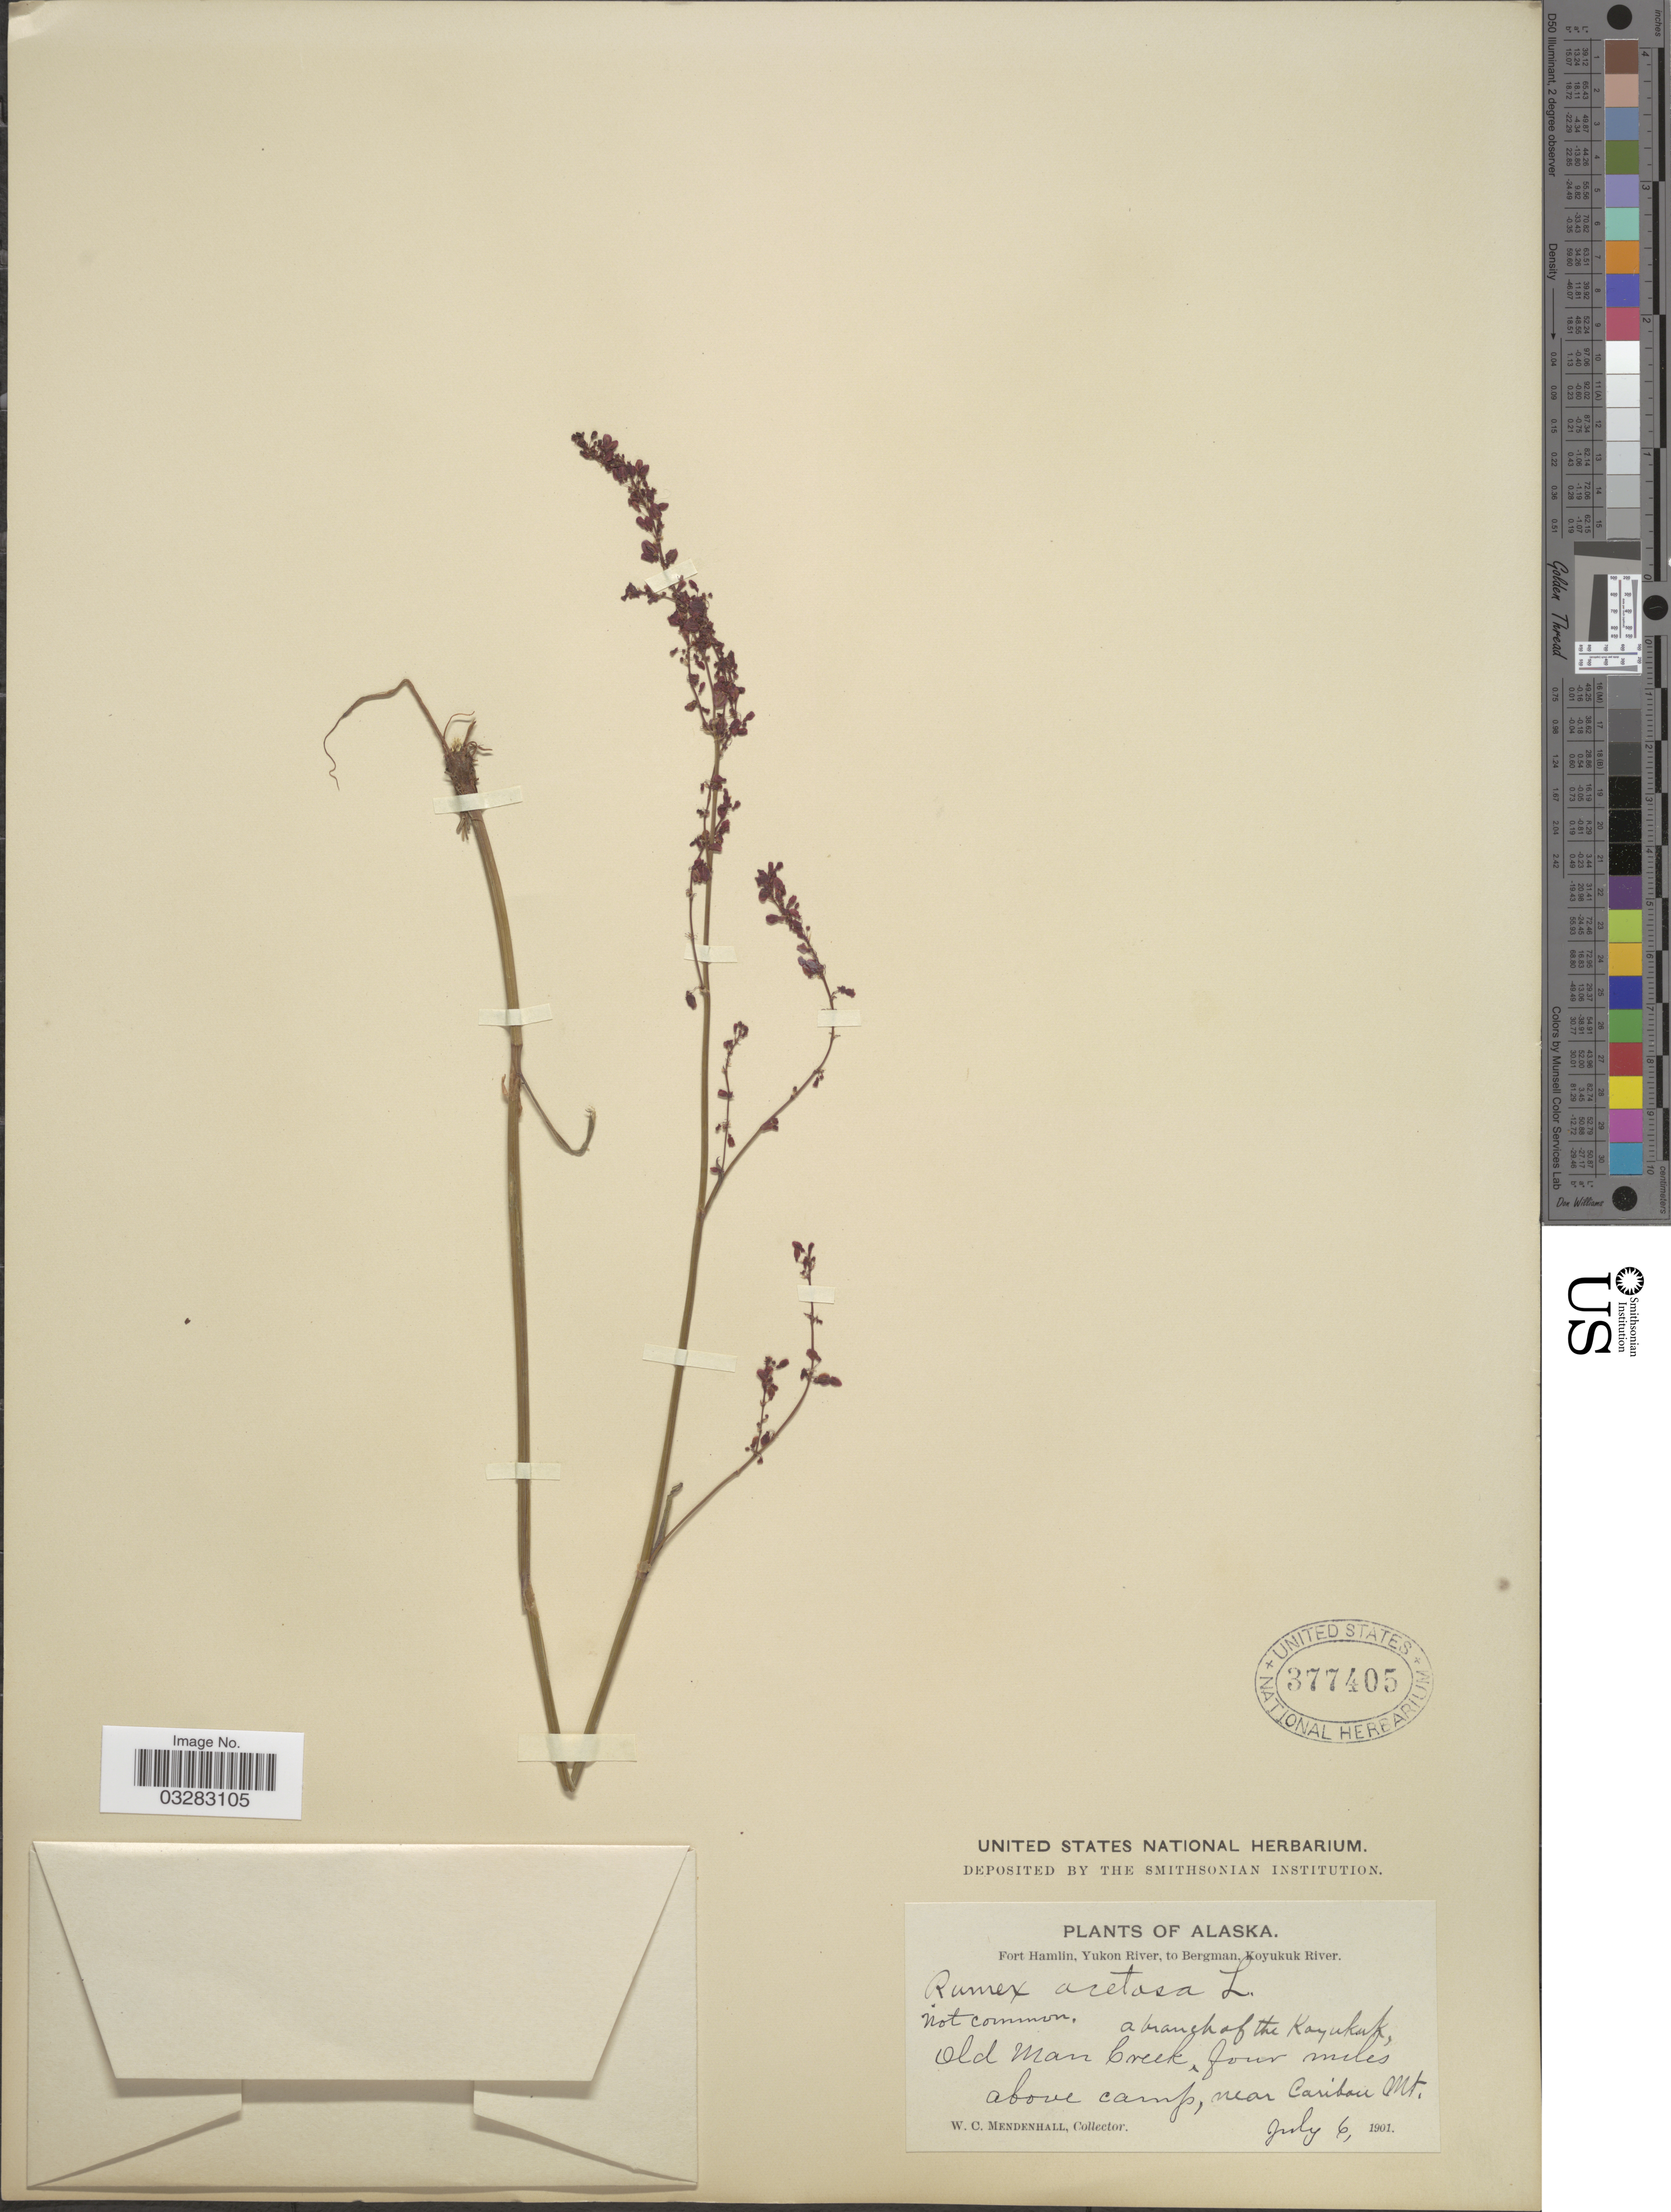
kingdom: Plantae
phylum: Tracheophyta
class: Magnoliopsida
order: Caryophyllales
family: Polygonaceae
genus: Rumex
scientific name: Rumex acetosa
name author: L.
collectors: W. Mendenhall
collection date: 1901-07-06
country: United States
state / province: Alaska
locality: Fort Hamlin, Yukon River, to Bergman, Koyukuk River. Old Man Creek, four miles above camp, near Caribou Mt.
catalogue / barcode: US 377405